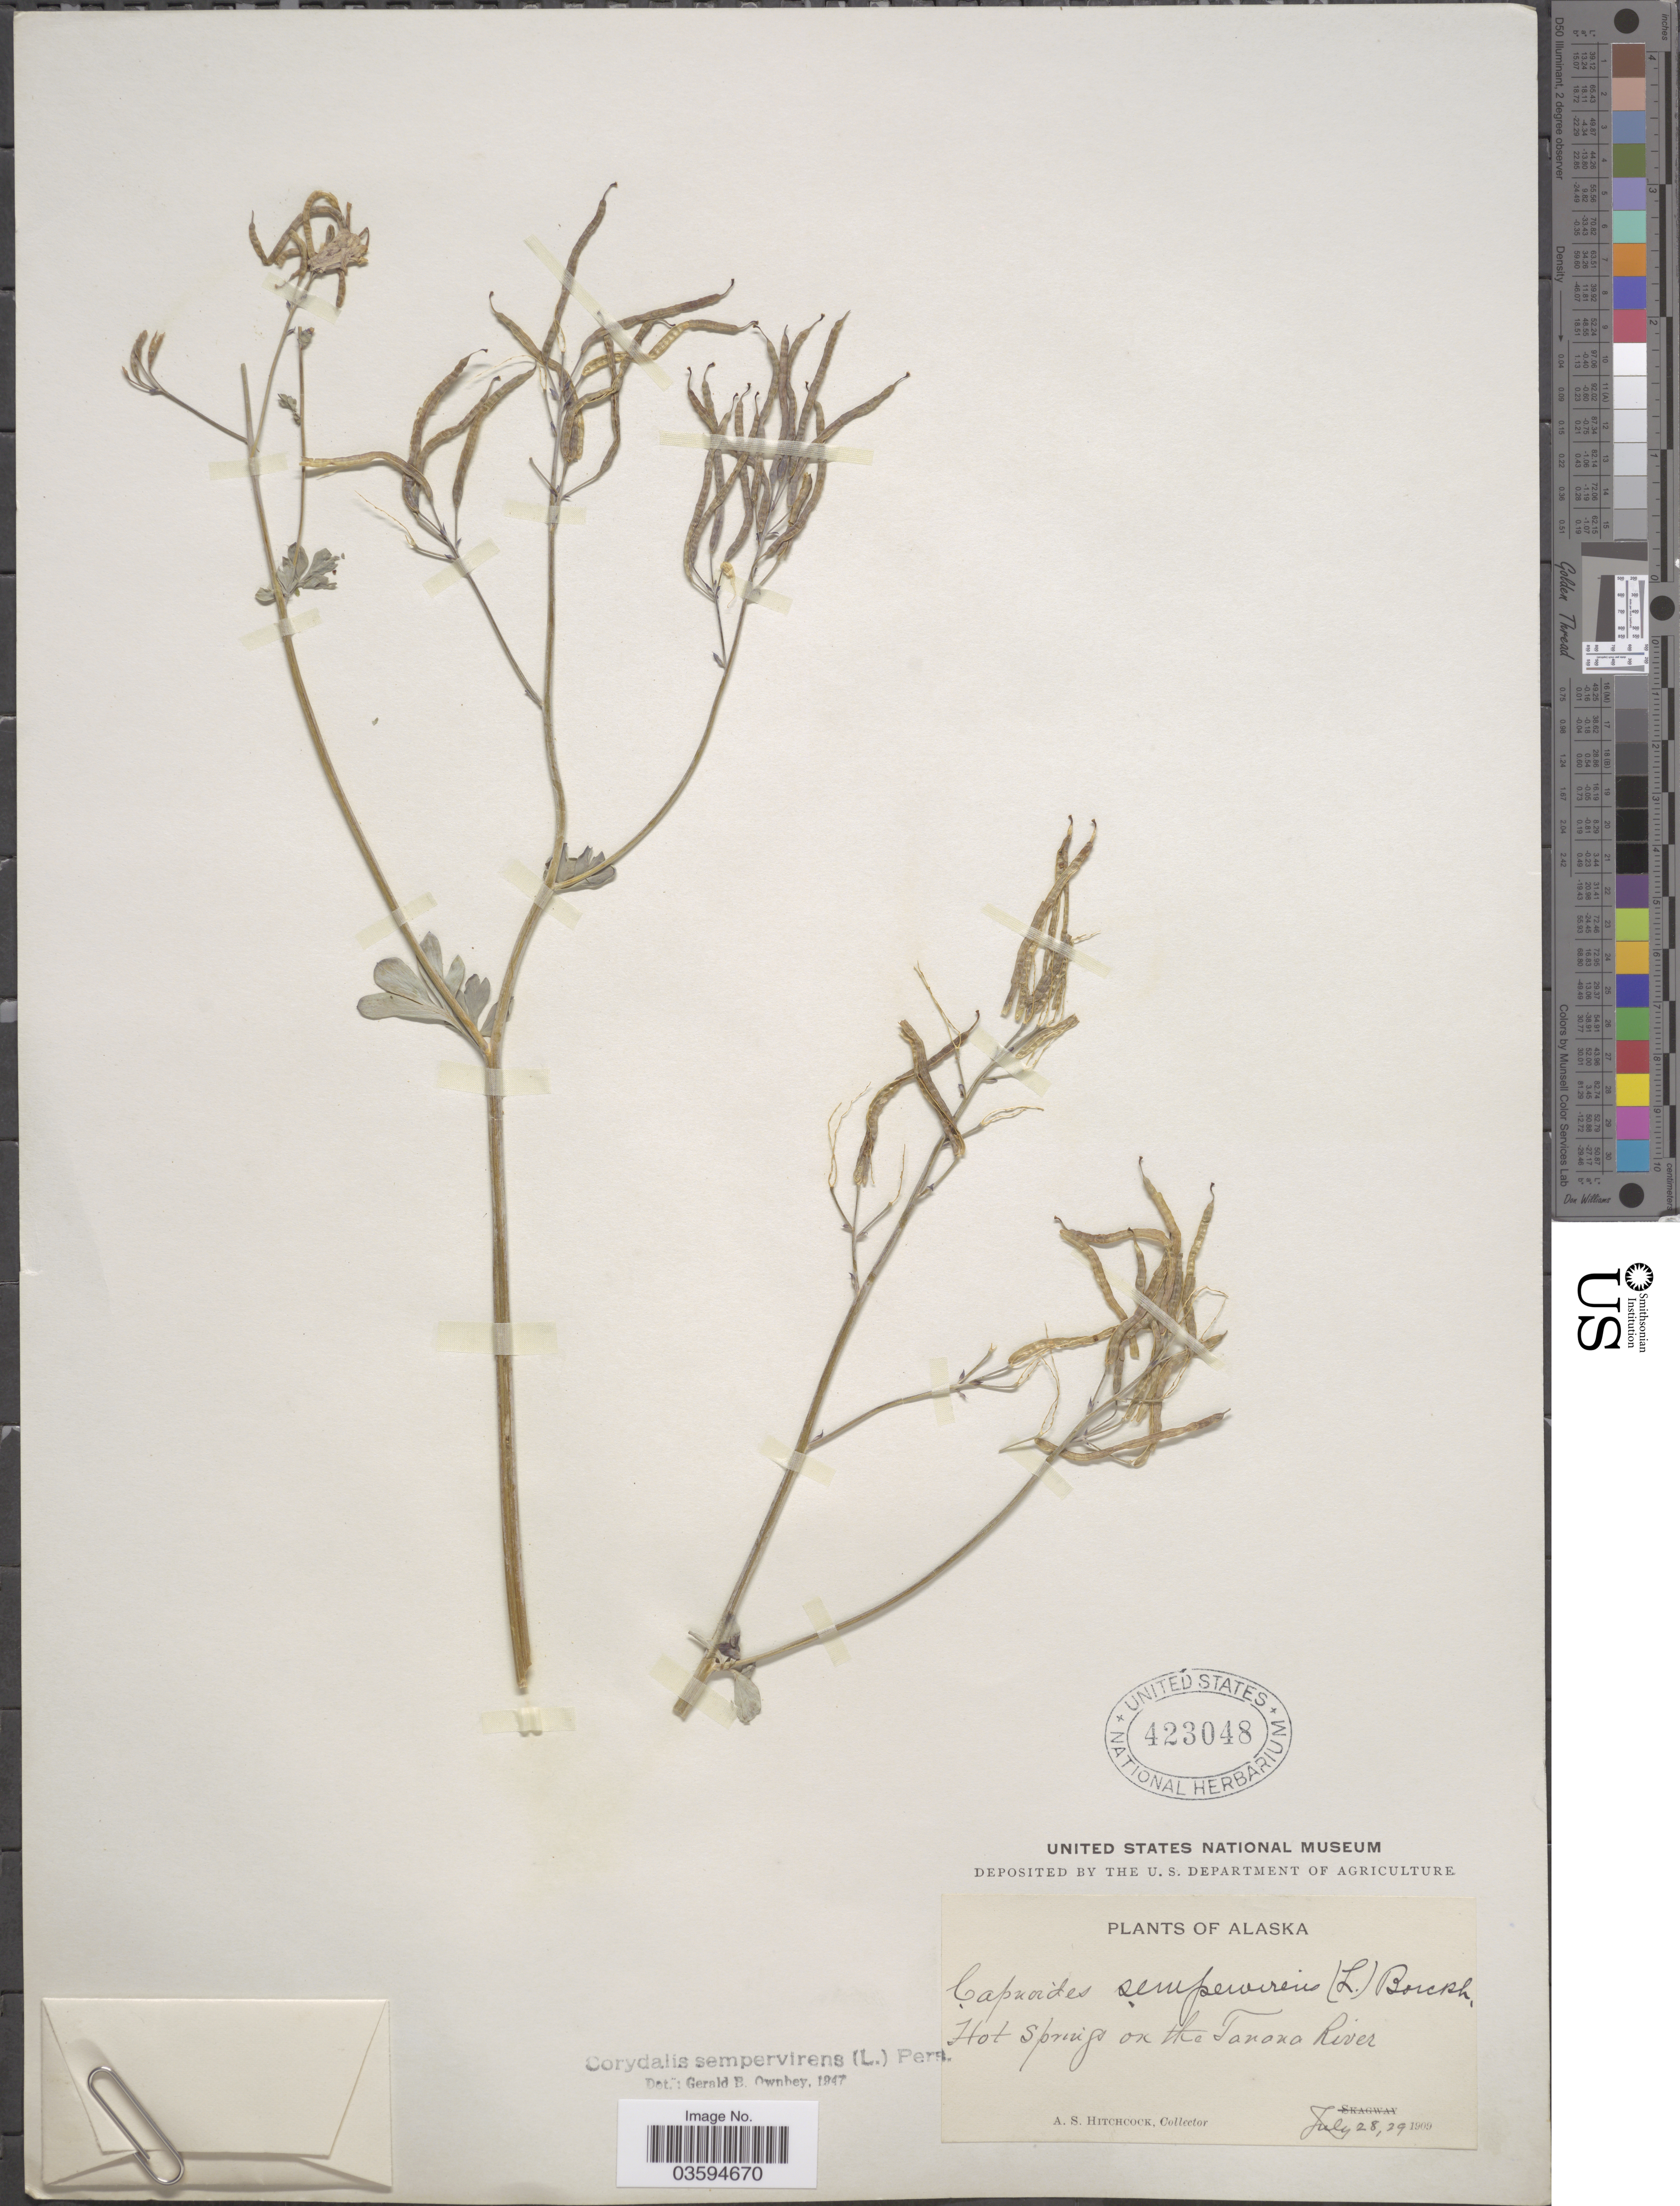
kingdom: Plantae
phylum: Tracheophyta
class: Magnoliopsida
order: Ranunculales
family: Papaveraceae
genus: Capnoides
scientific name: Capnoides sempervirens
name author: (L.) Borkh.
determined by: Strong, M. T., (US), Smithsonian Institution - National Museum of Natural History (UNITED STATES)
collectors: A. S. Hitchcock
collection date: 1909-07-28/1909-07-29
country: United States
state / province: Alaska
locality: Hot Springs on the Tanana River.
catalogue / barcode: US 423048